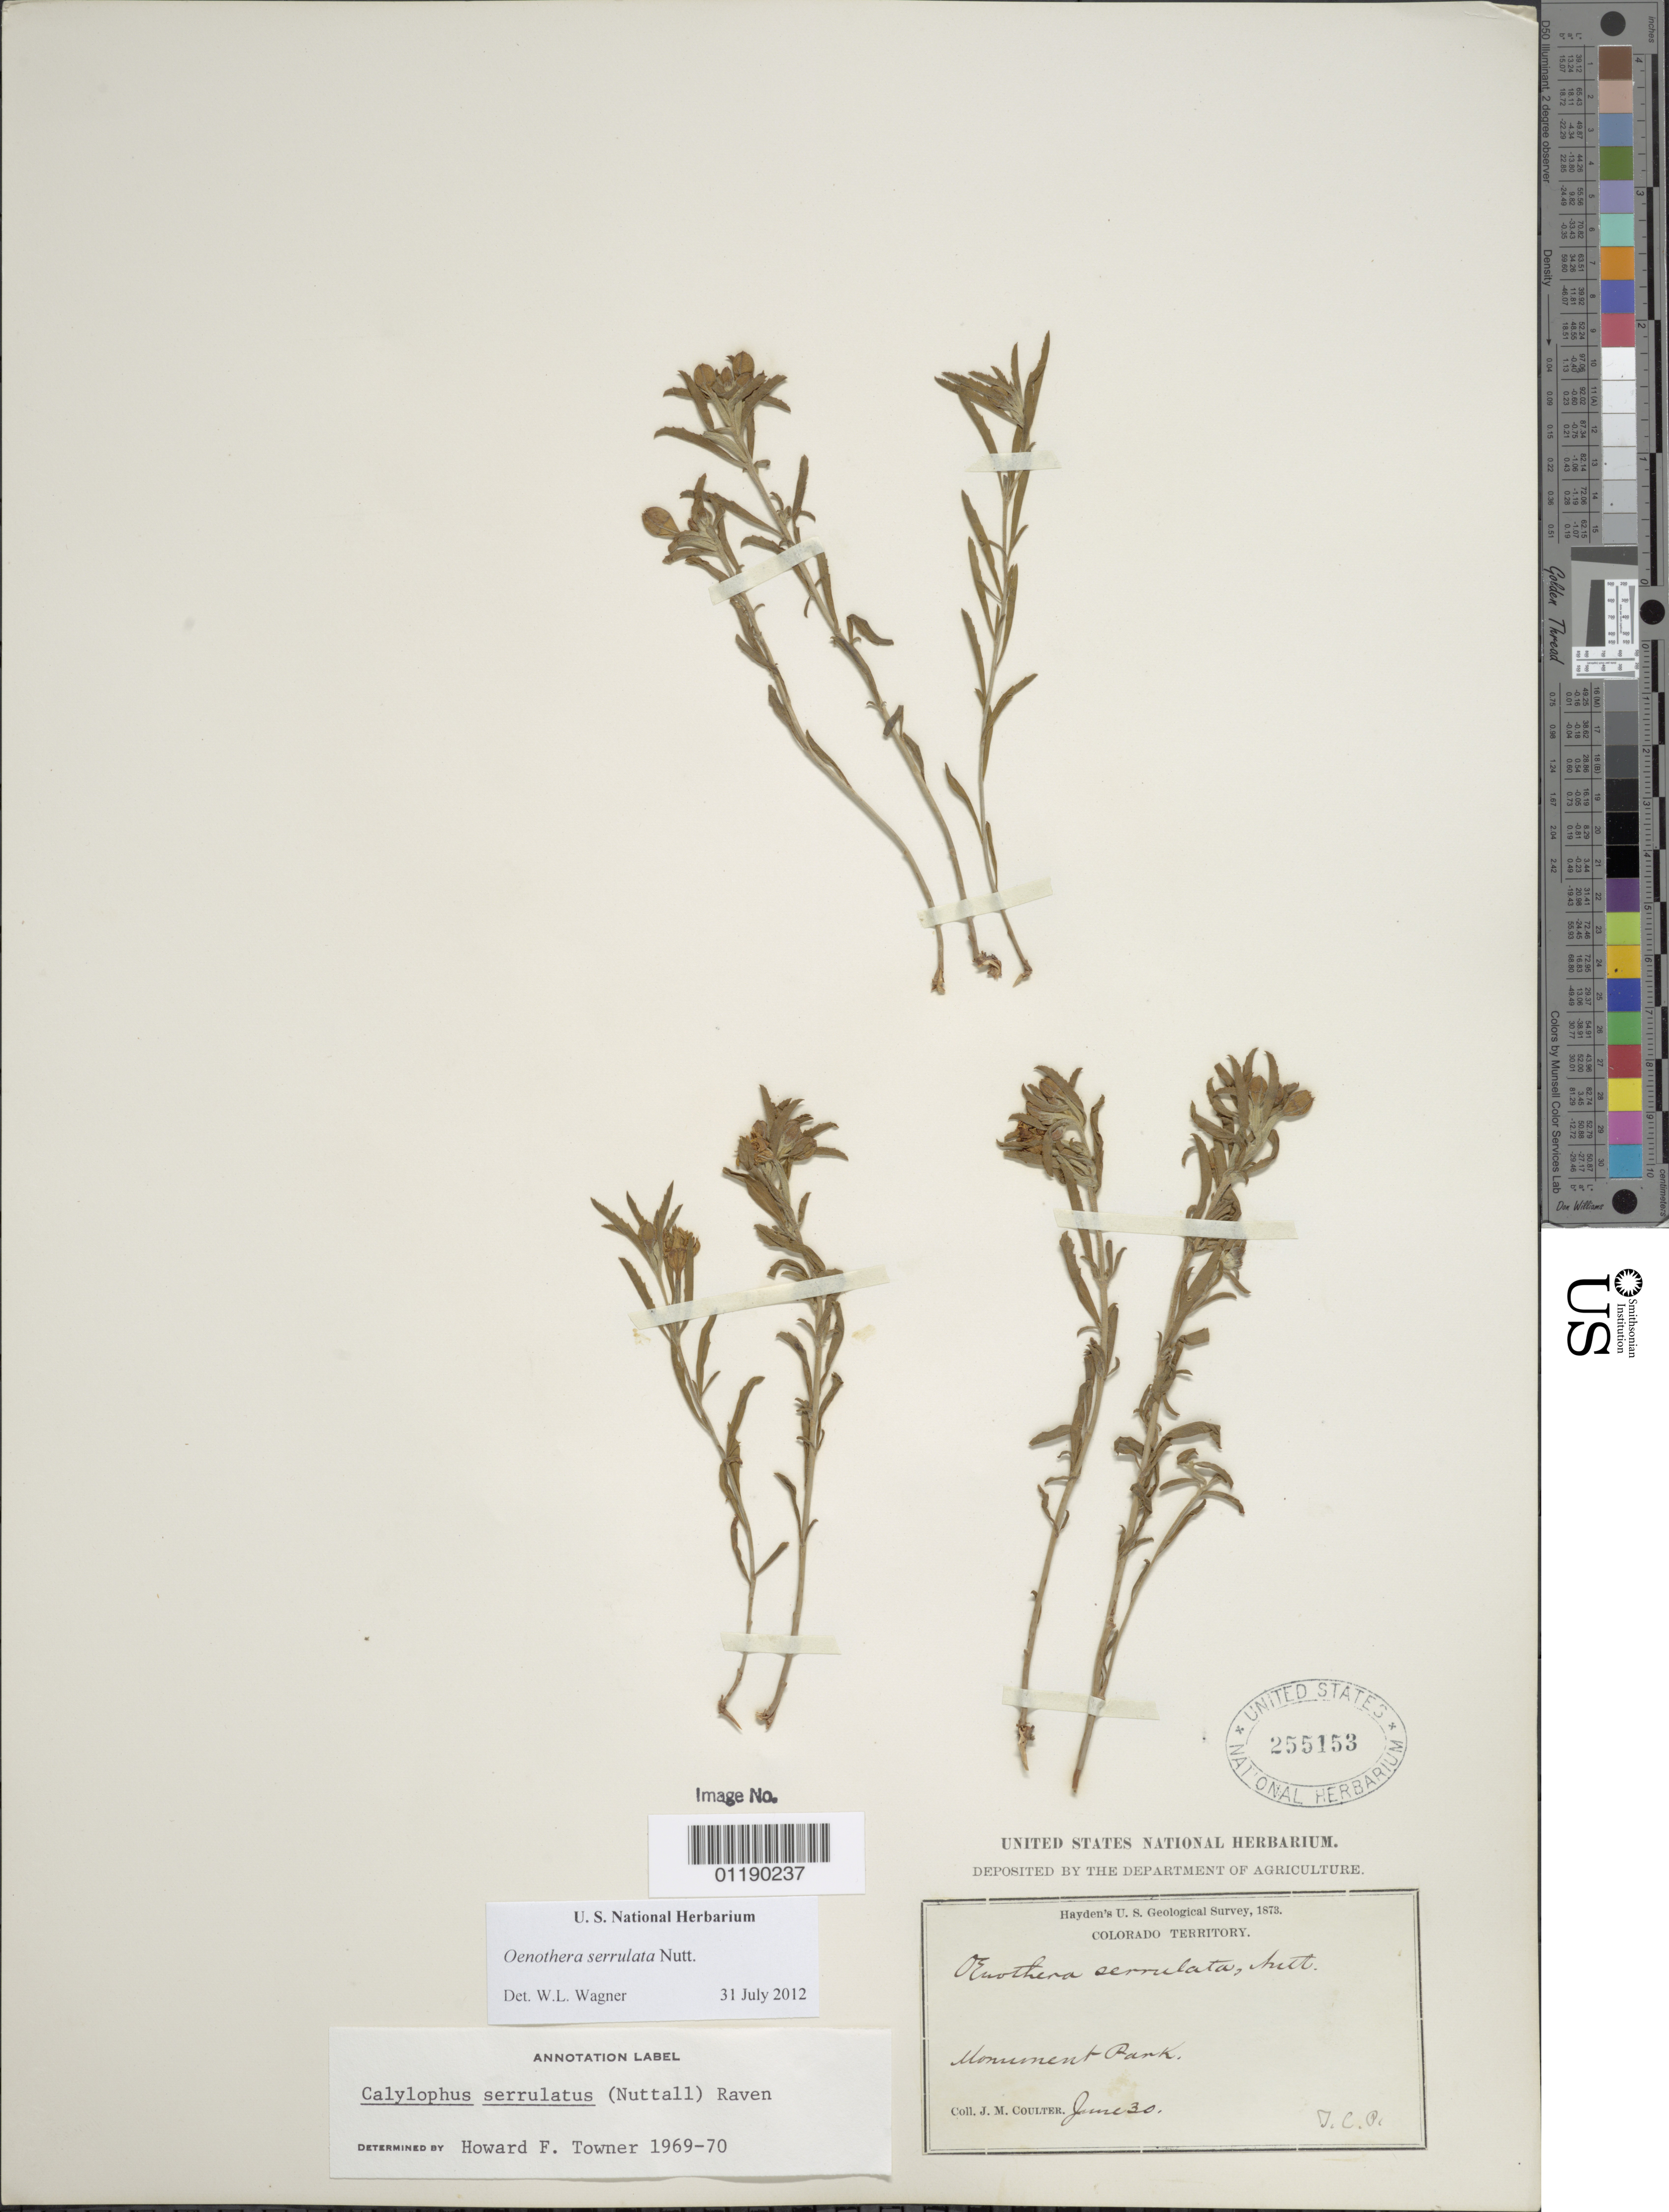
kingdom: Plantae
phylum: Tracheophyta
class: Magnoliopsida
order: Myrtales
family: Onagraceae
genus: Oenothera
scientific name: Oenothera serrulata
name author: Nutt.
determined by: Wagner, W. L., (BOT), Smithsonian Institution - National Museum of Natural History (UNITED STATES)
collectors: J. M. Coulter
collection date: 1873-06-30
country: United States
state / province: Colorado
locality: Monument Park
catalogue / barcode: US 255153